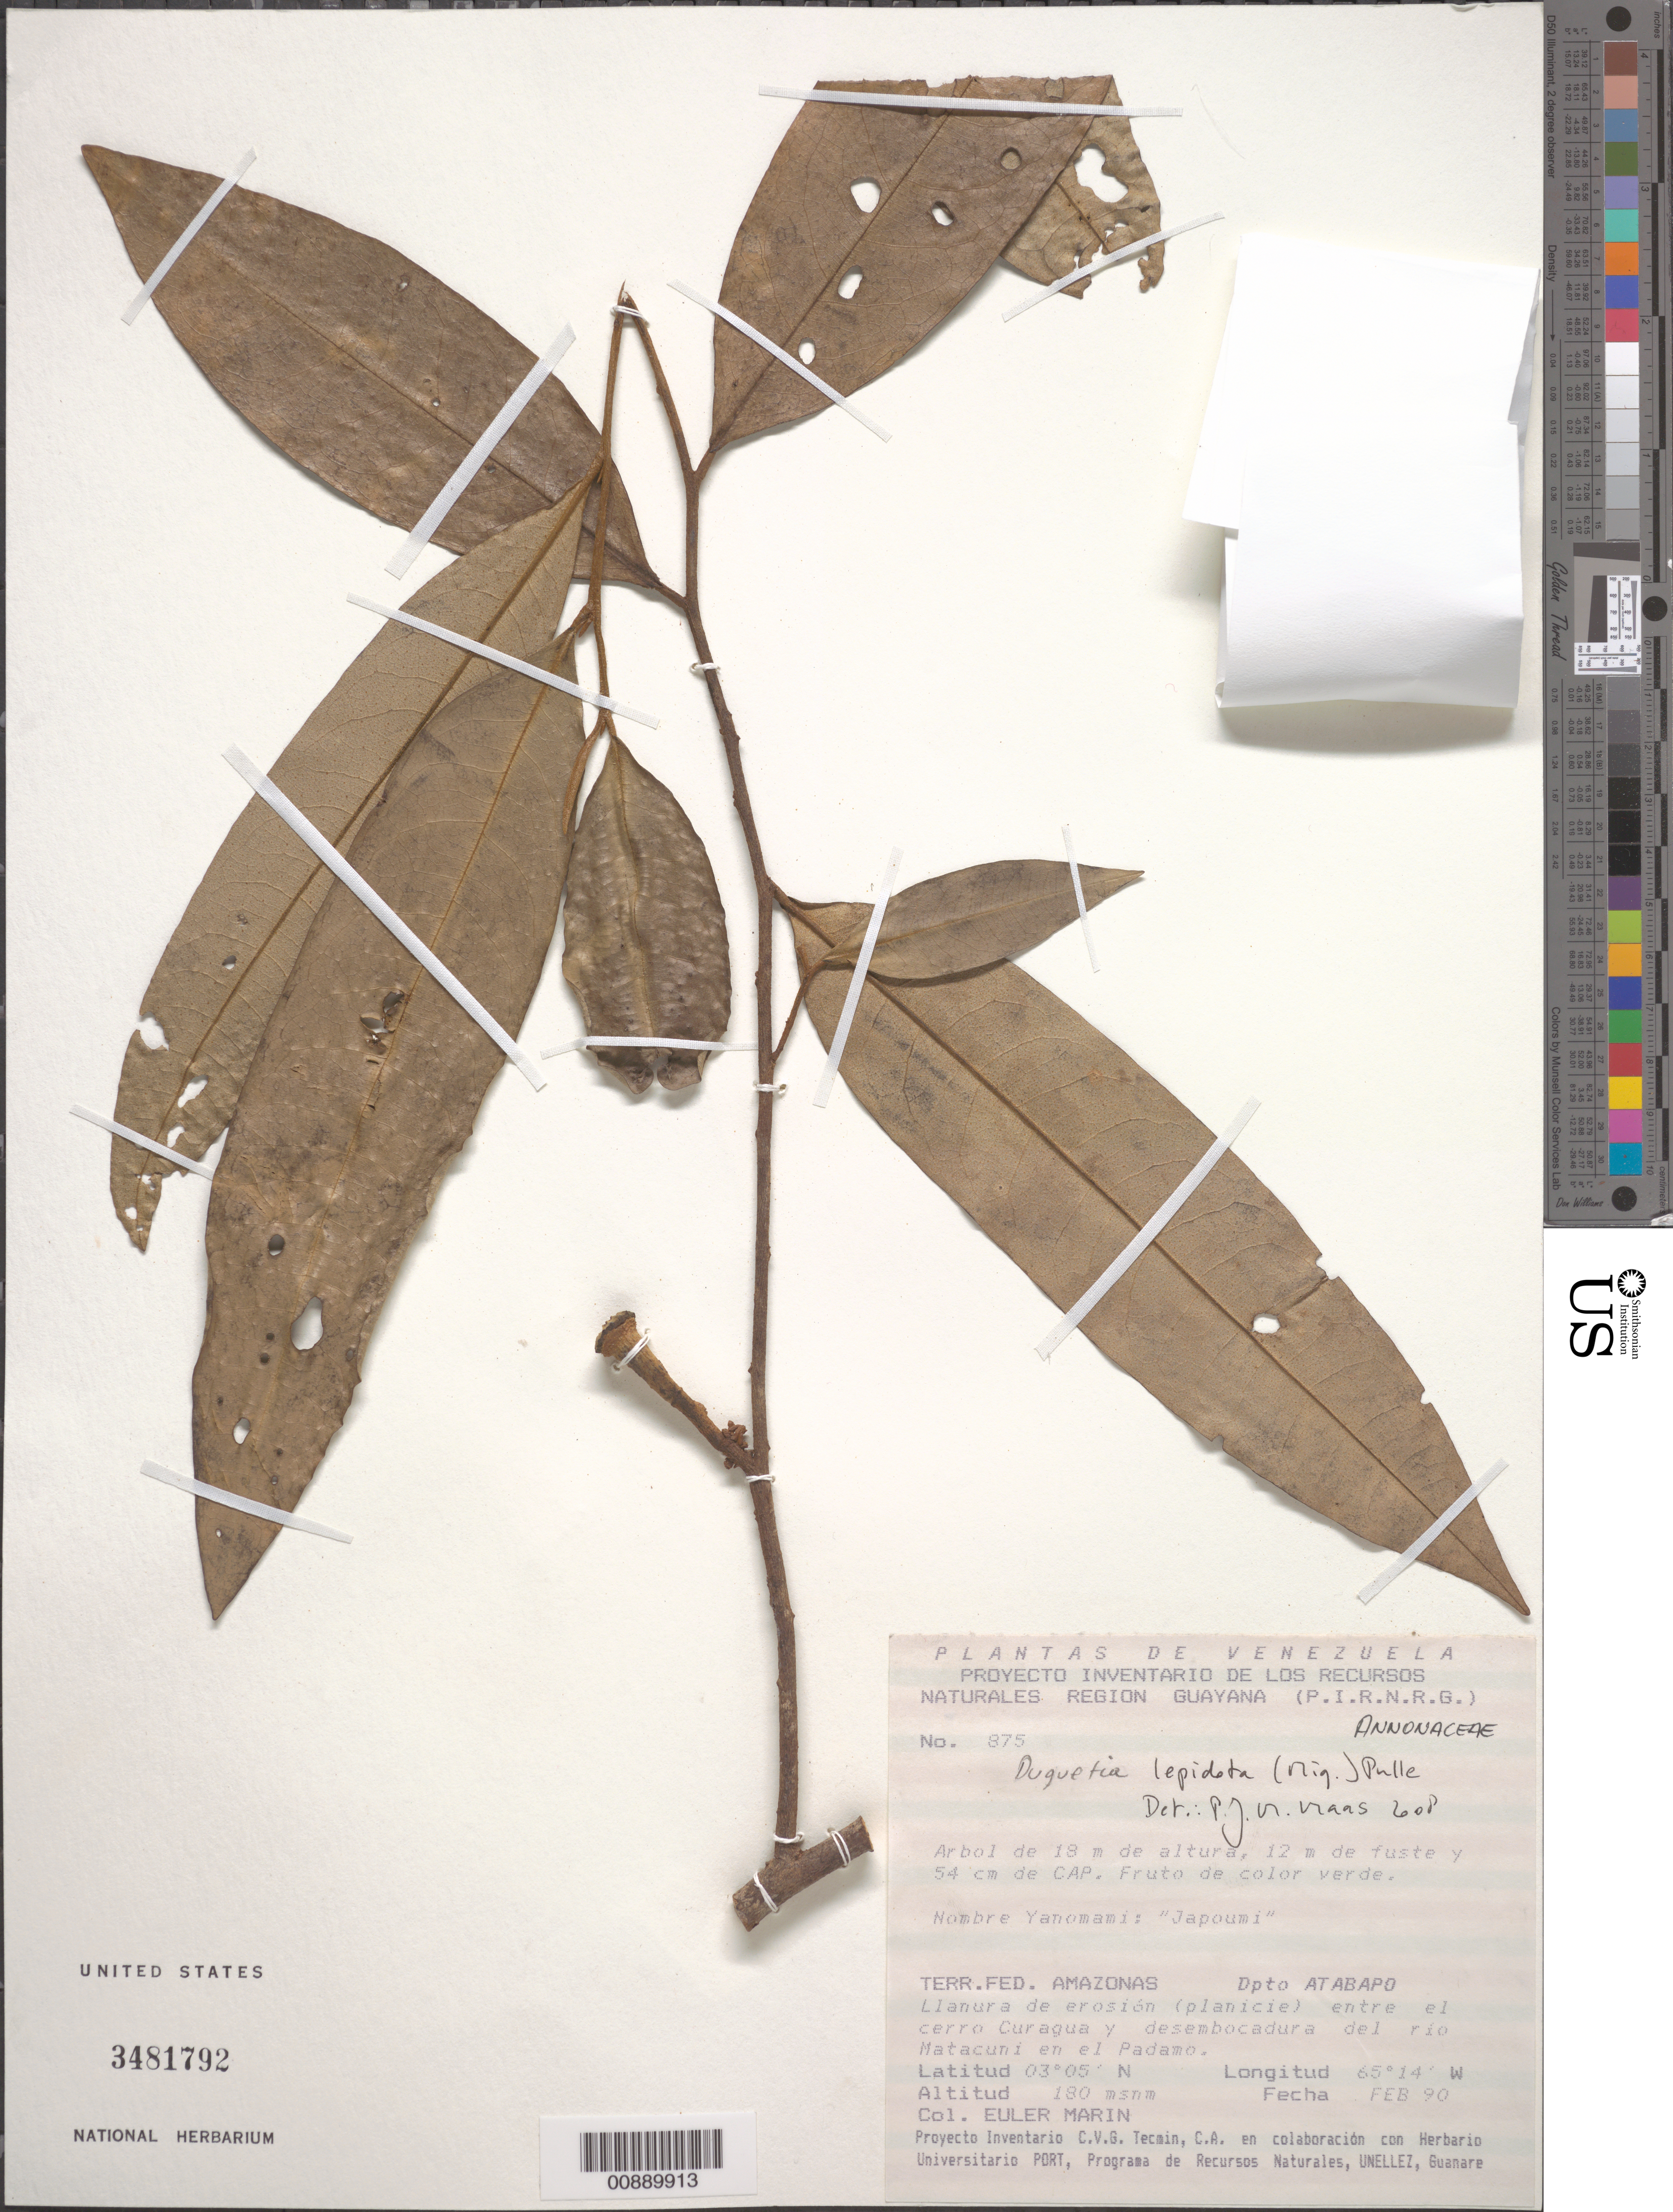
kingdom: Plantae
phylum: Tracheophyta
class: Magnoliopsida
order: Magnoliales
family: Annonaceae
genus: Duguetia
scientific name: Duguetia lepidota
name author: (Miq.) Pulle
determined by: Maas, Paul J. M.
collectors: E. Marin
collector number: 875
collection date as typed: Feb-90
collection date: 1990-02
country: Venezuela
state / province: Amazonas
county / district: Atabapo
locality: Cerro Curagua a desembocadura del río Matacuni en el río Padamo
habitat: Llanura de erosión (planicie)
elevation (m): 180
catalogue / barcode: US 3481792